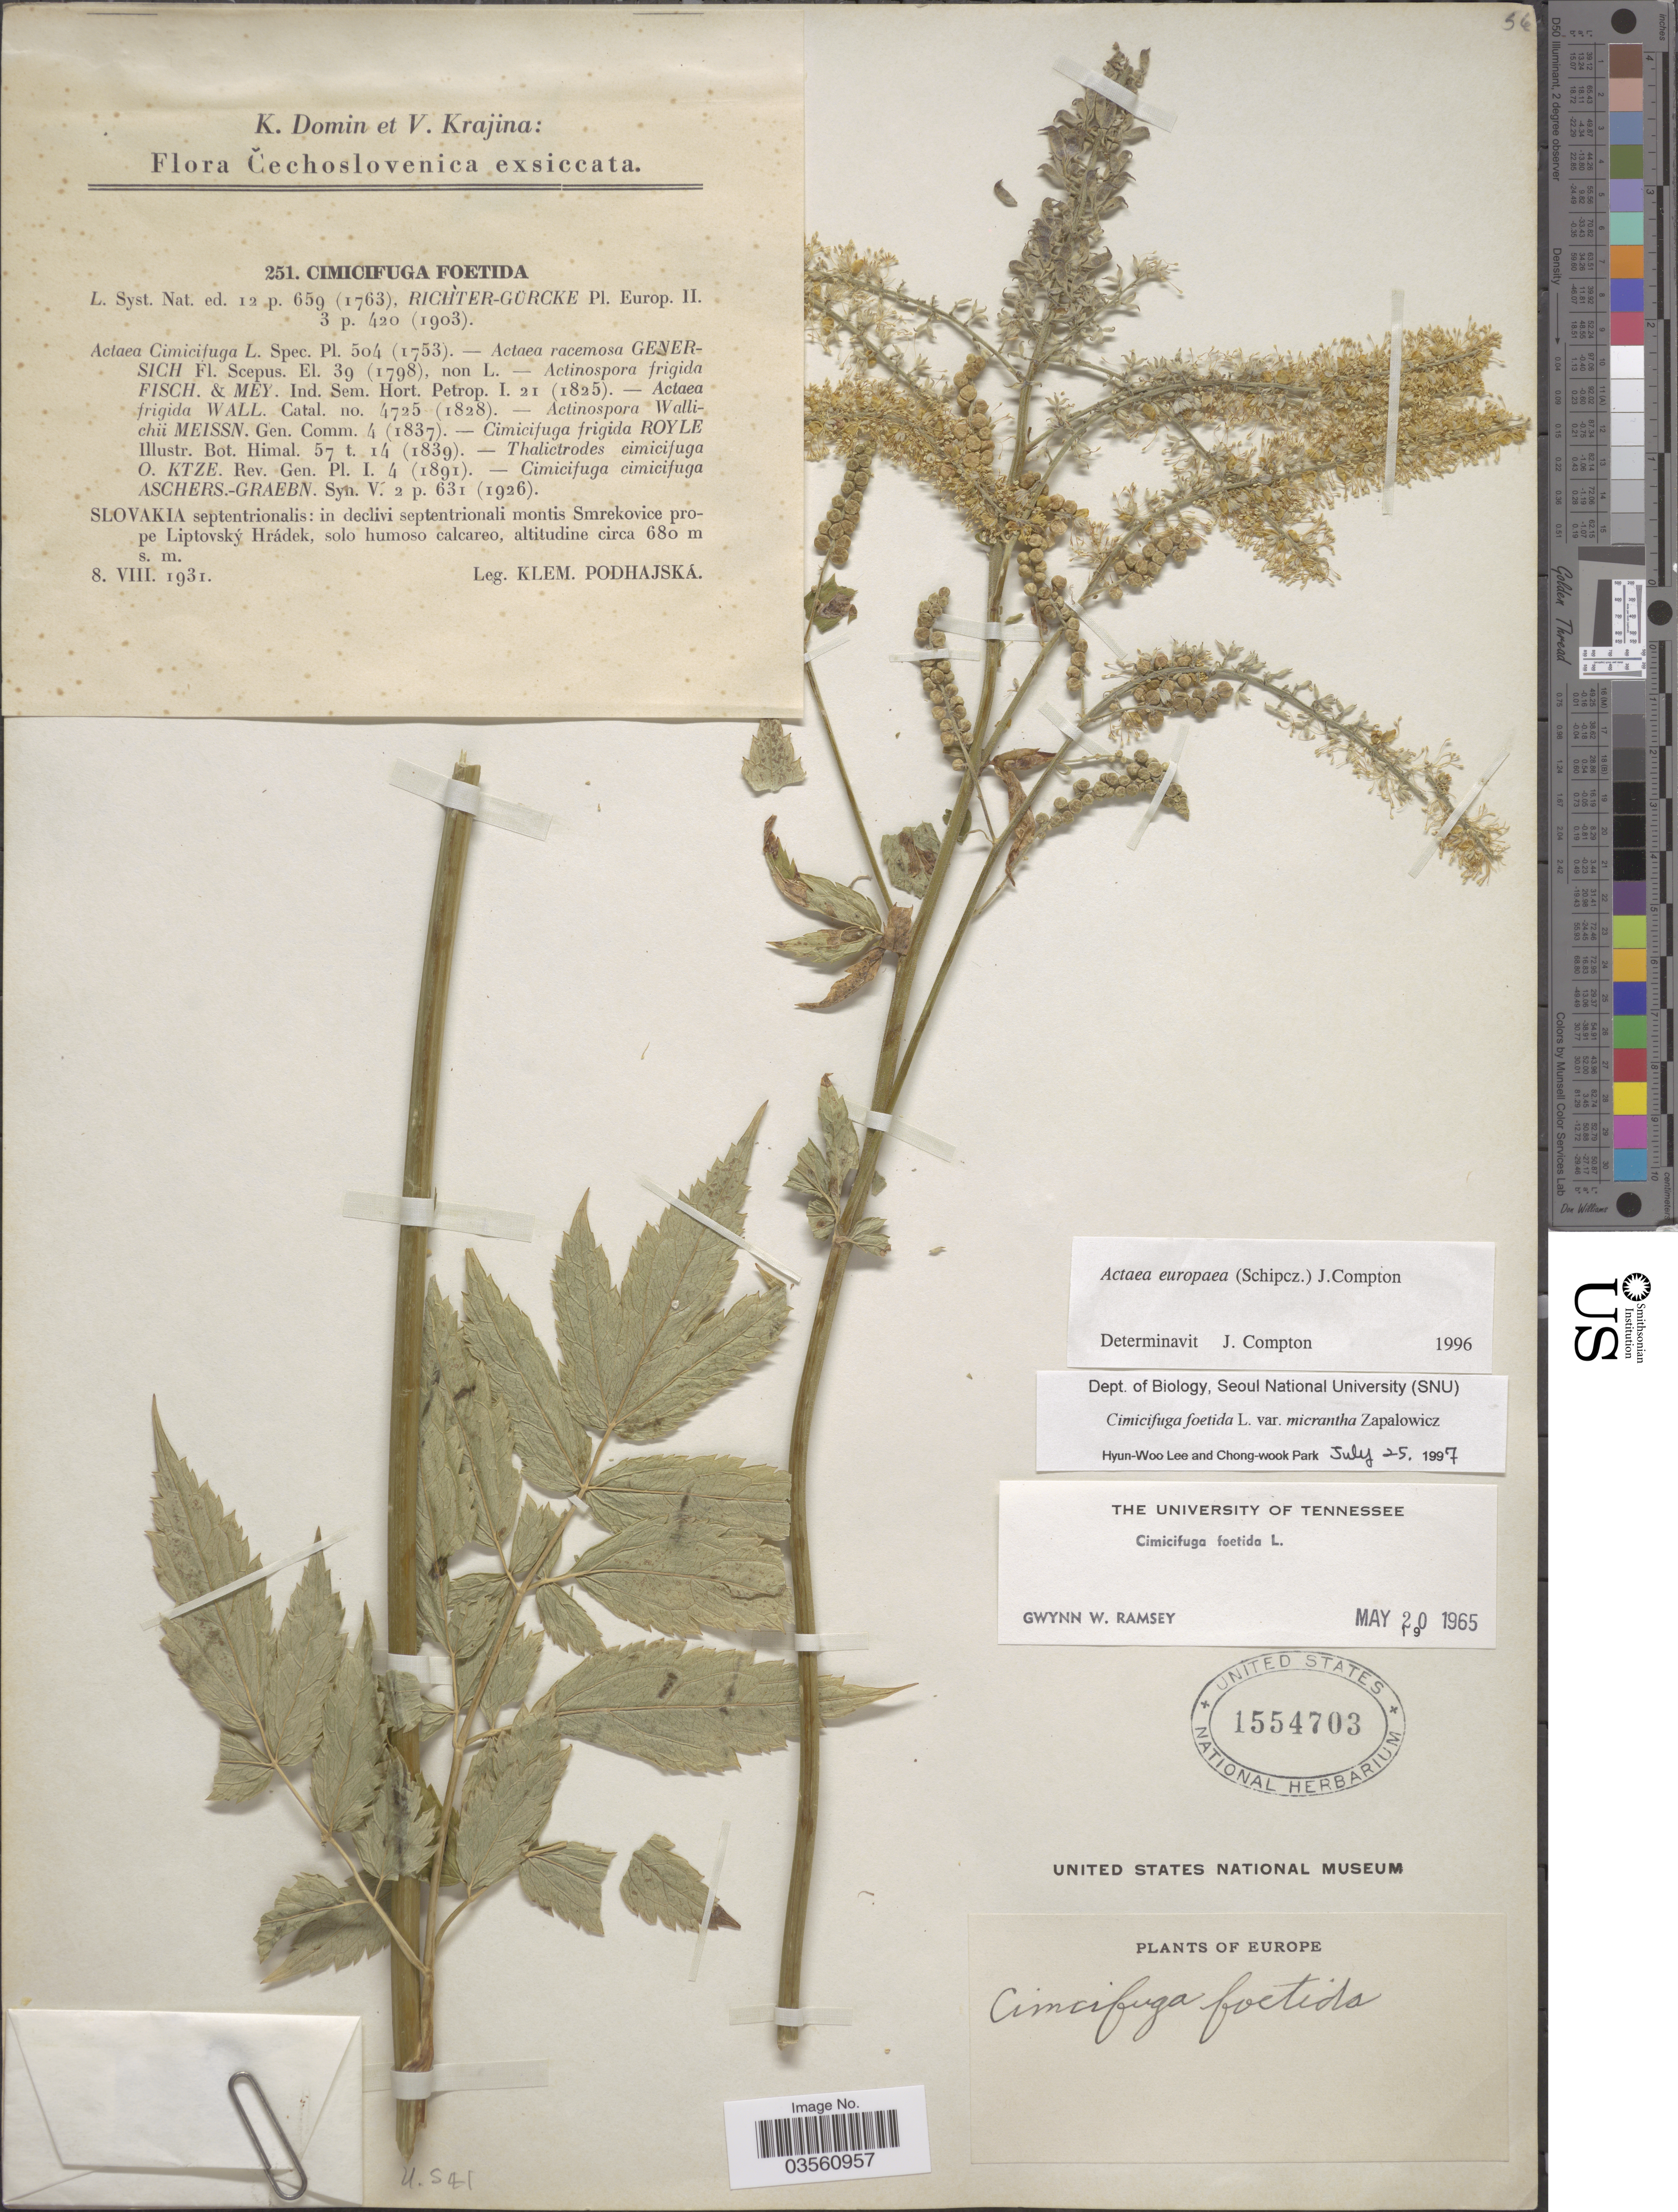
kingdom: Plantae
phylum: Tracheophyta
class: Magnoliopsida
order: Ranunculales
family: Ranunculaceae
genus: Actaea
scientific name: Actaea europaea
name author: (Schipcz.) J. Compton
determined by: Compton, J. A.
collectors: K. Podhajska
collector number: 251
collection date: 1931-08-08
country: Slovakia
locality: Čechoslovenica. Slovakia septentrionalis: in declivi septentrionali montis Smrekovice prope Liptovský Hrádek.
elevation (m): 680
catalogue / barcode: US 1554703